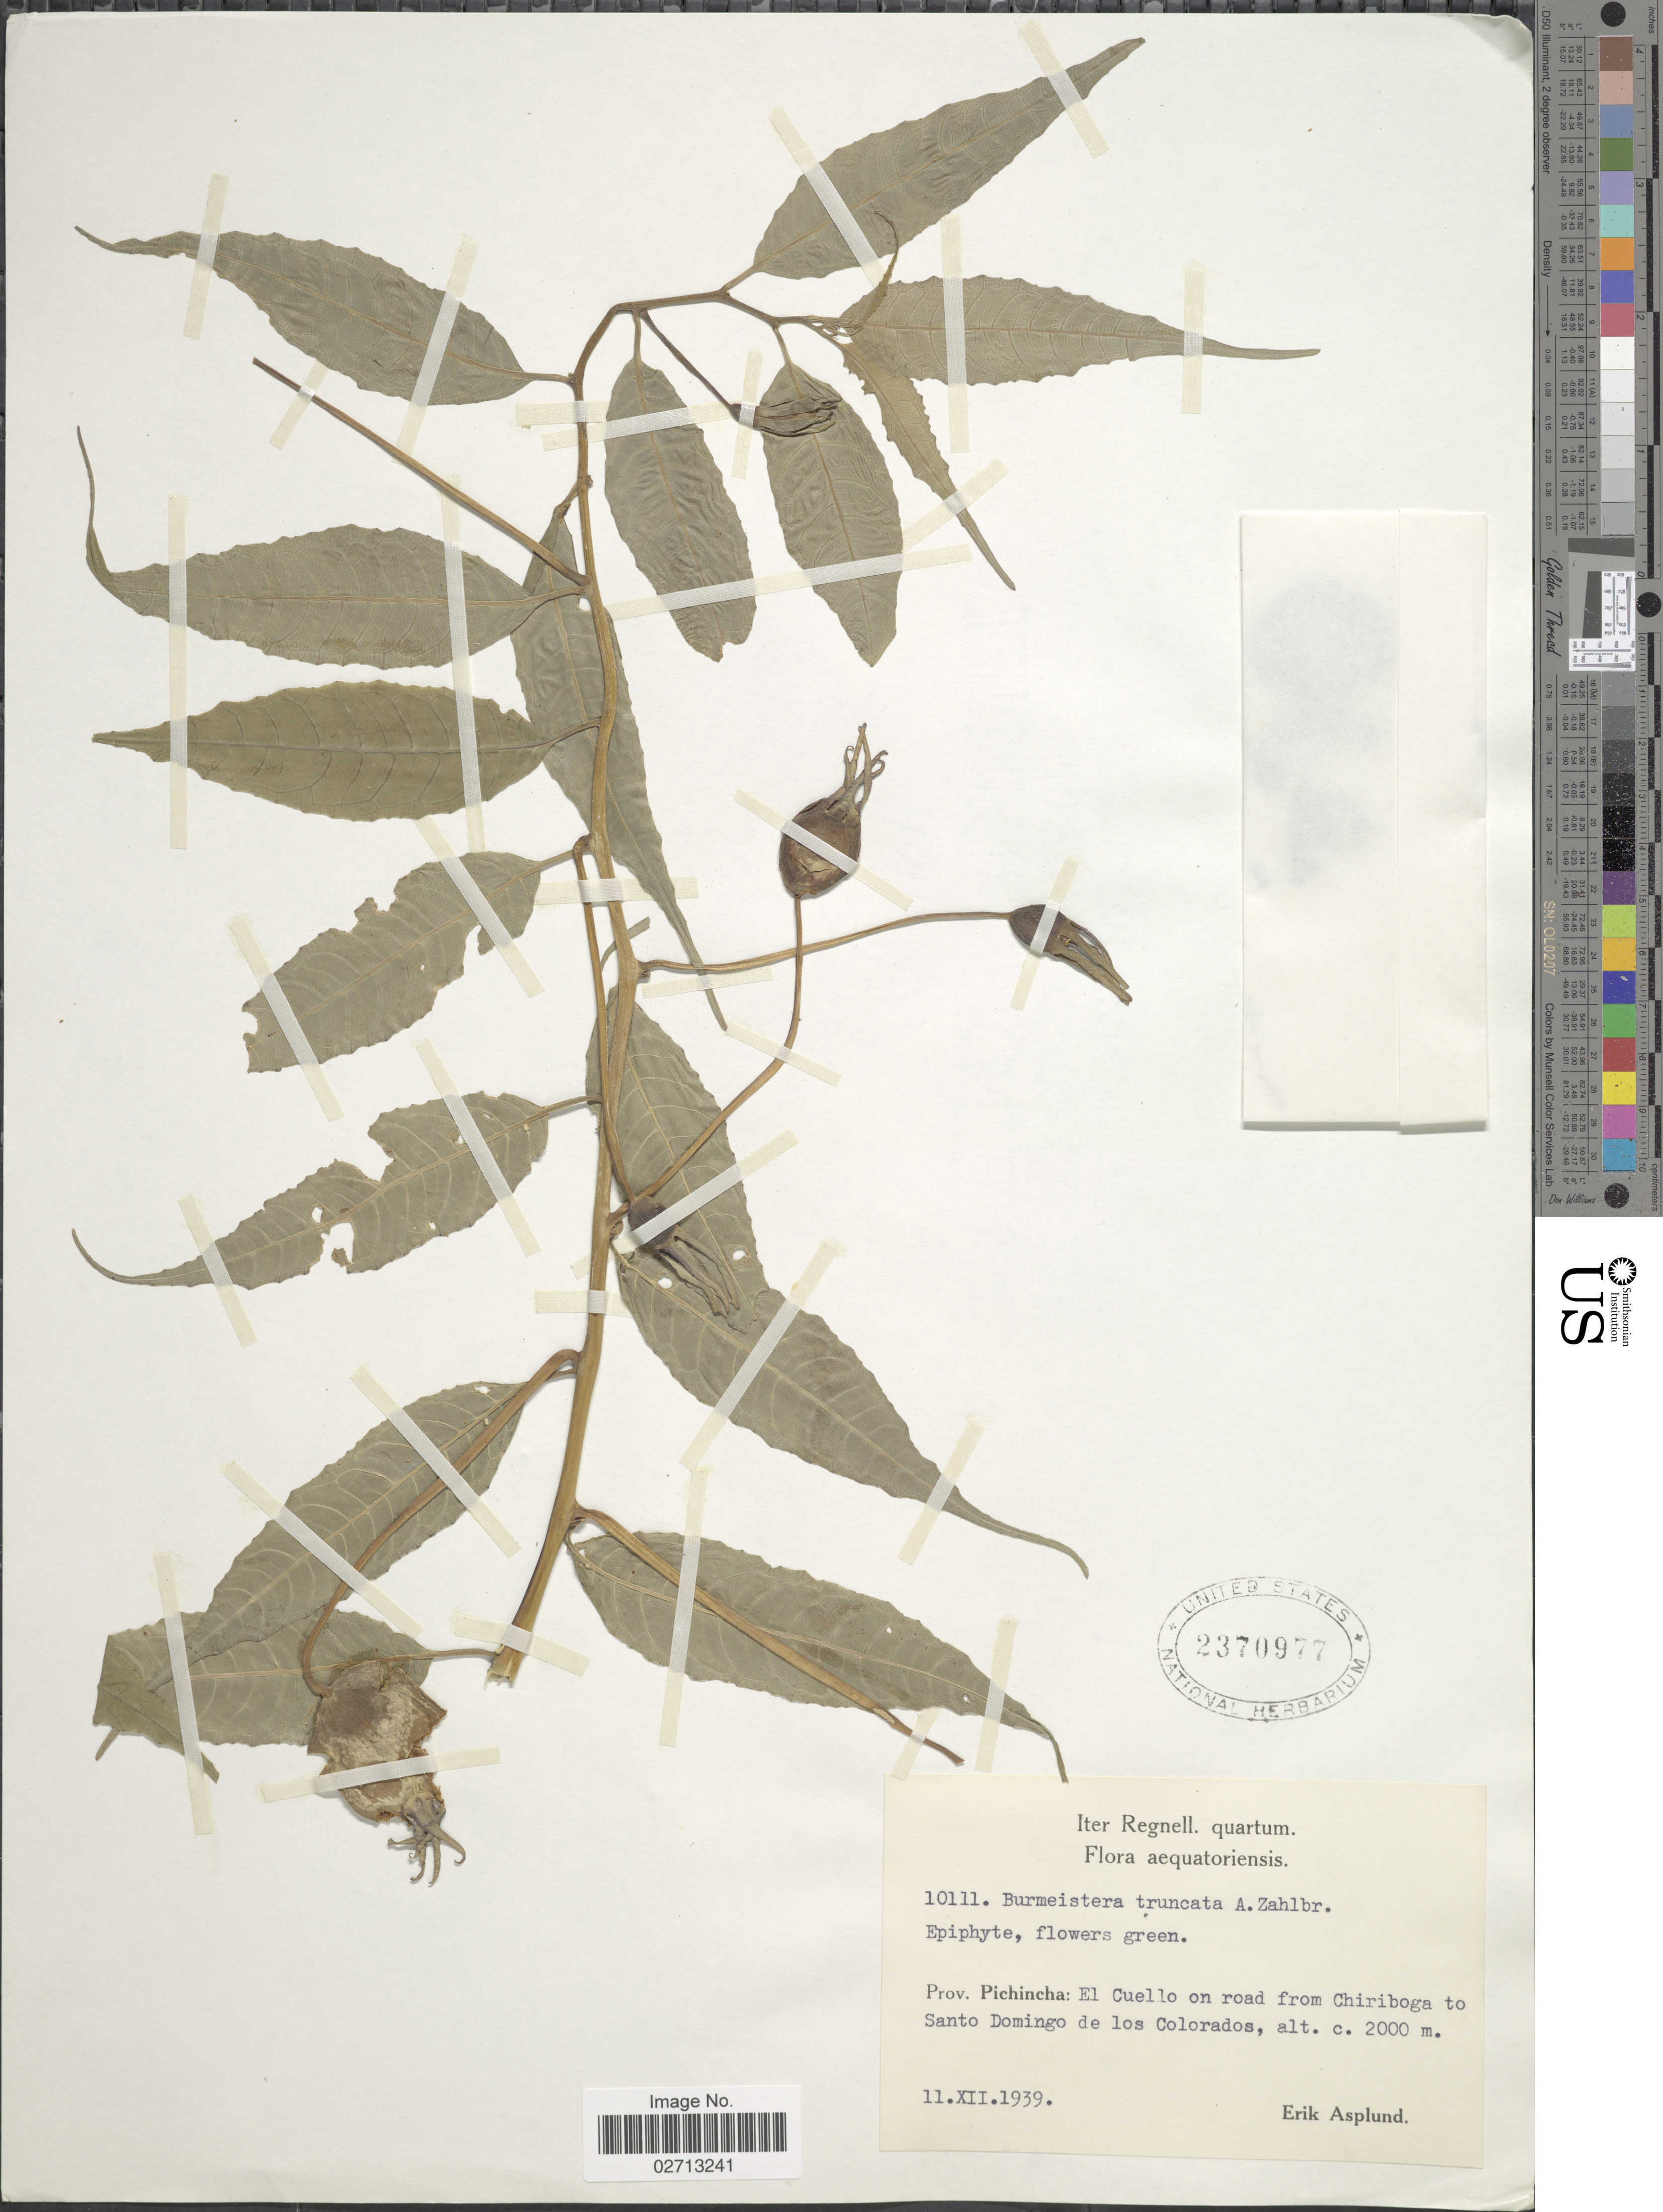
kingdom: Plantae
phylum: Tracheophyta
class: Magnoliopsida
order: Asterales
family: Campanulaceae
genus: Burmeistera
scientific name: Burmeistera truncata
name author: Zahlbr.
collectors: E. Asplund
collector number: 10111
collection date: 1939-12-11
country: Ecuador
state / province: Pichincha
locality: Aequatoriensis. El Cuello on road from Chiriboga to Santo Domingo de los Colorados.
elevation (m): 2000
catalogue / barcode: US 2370977